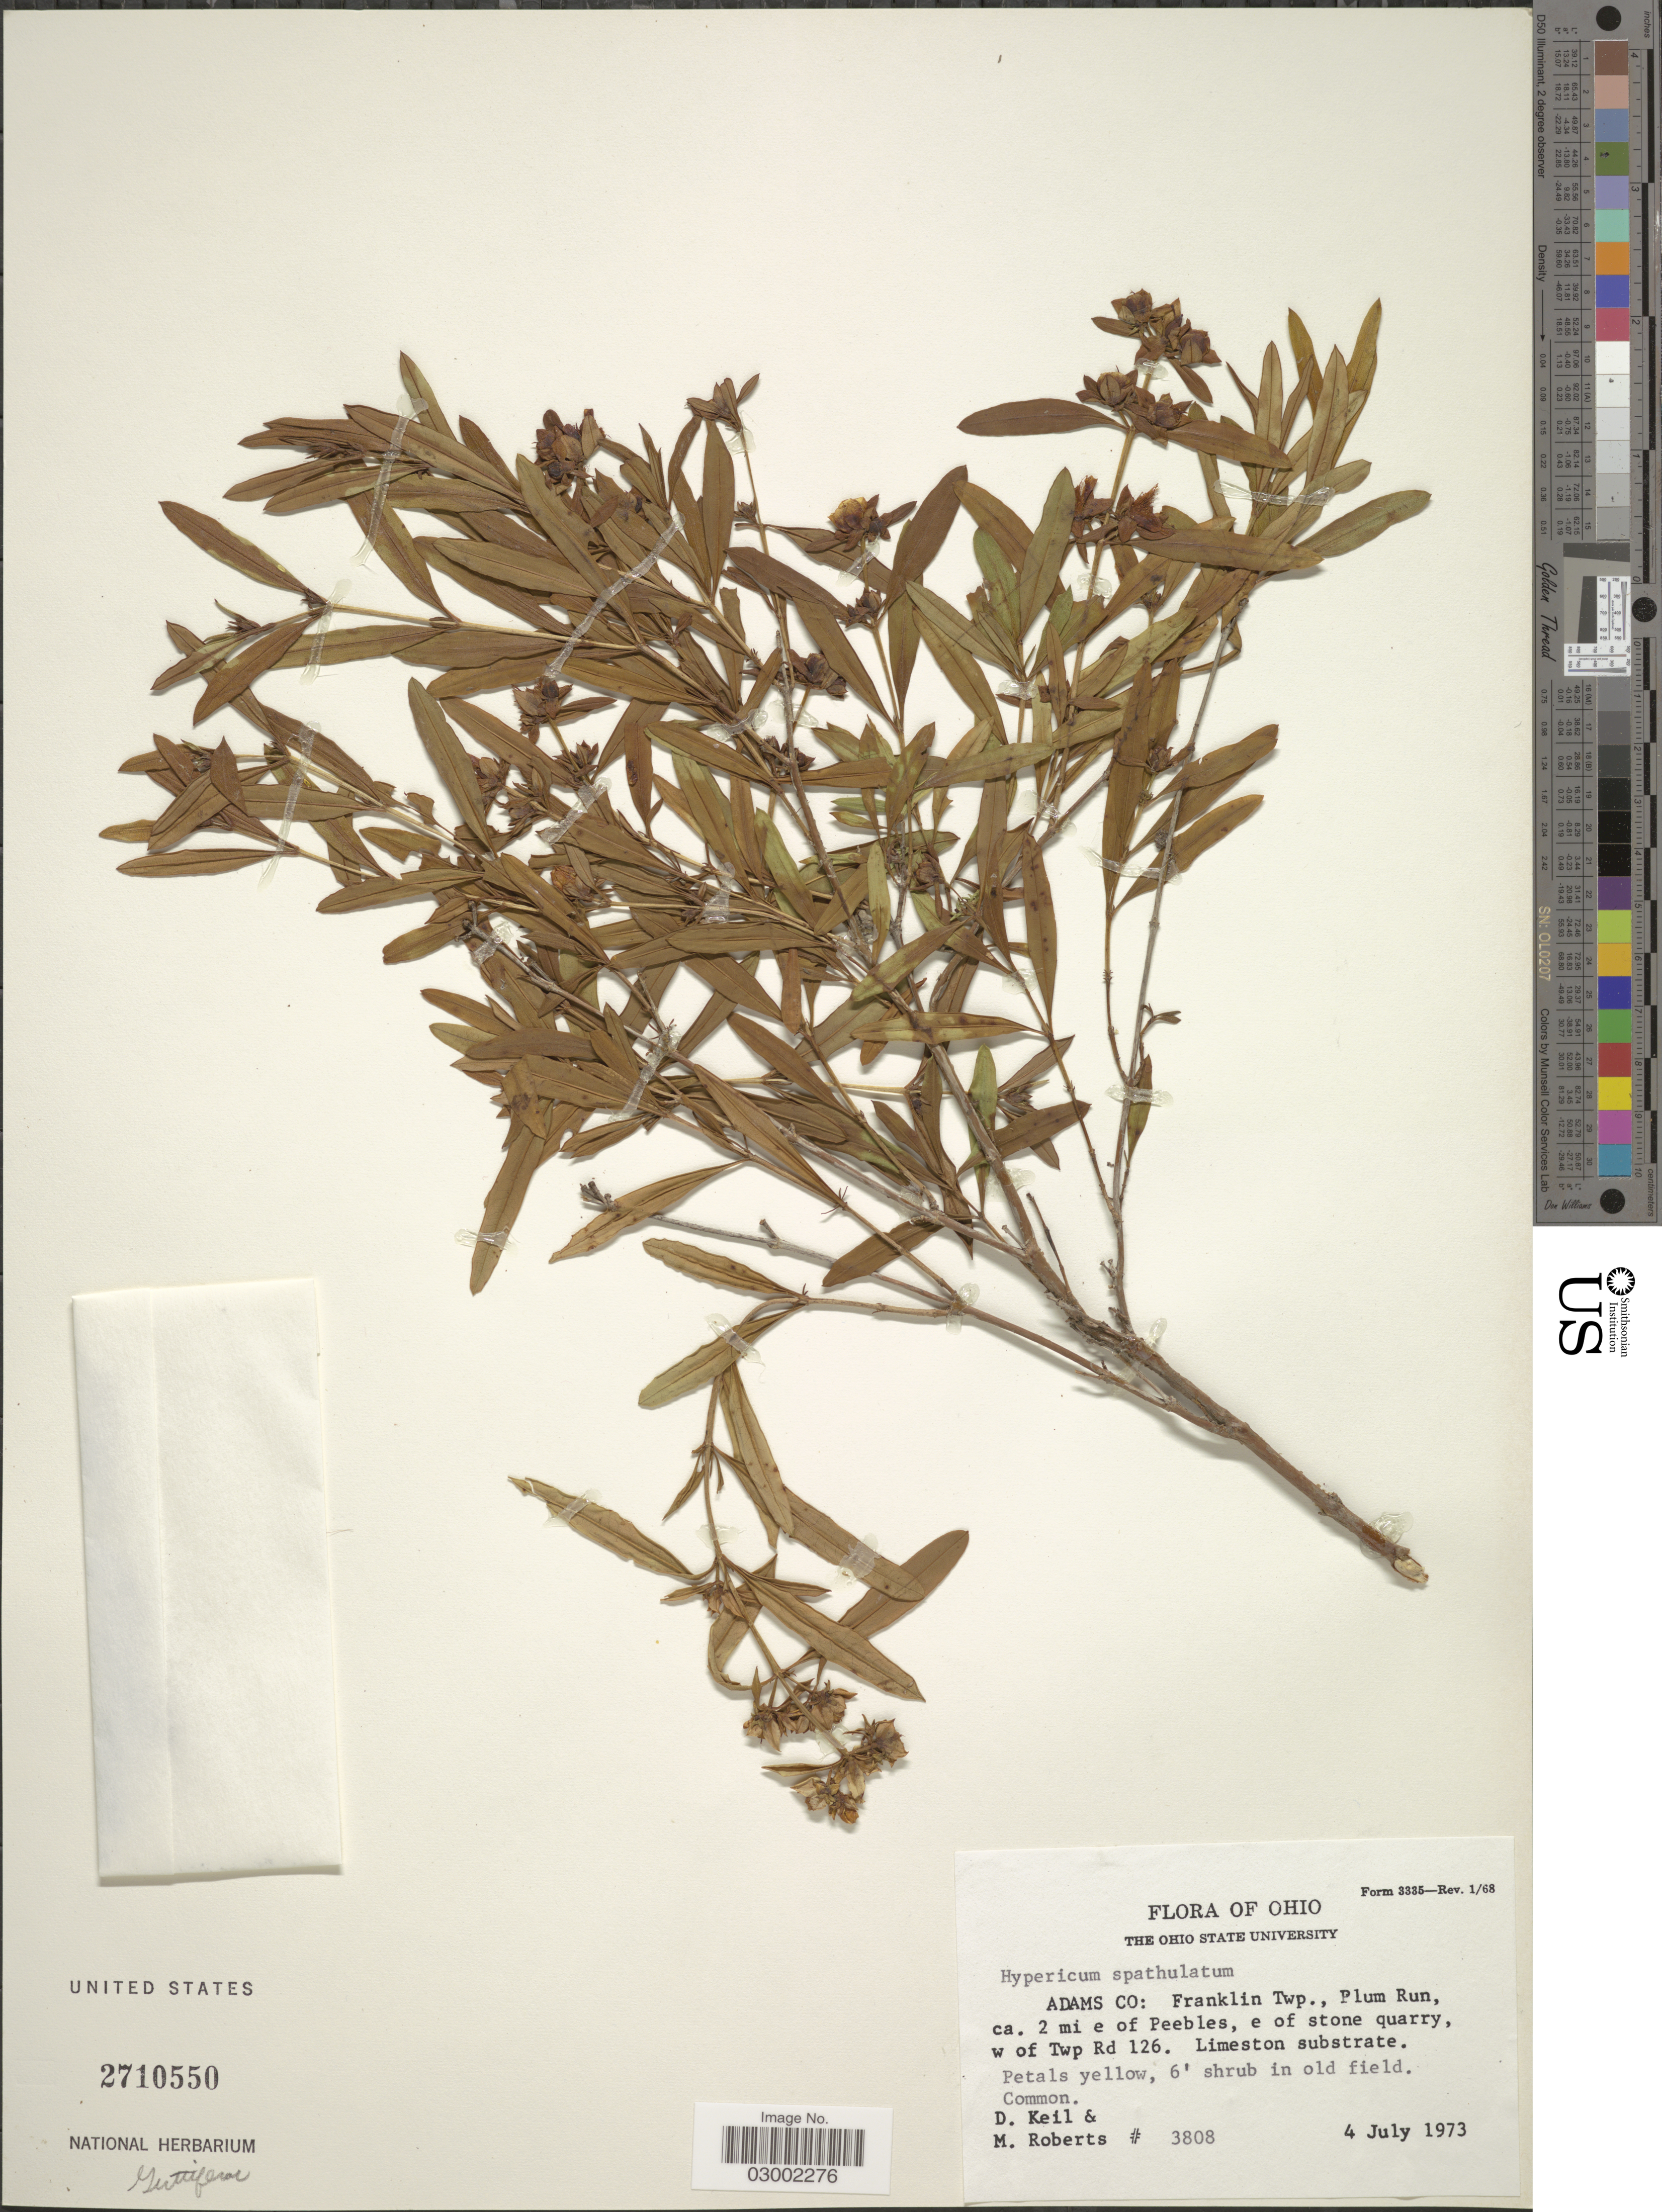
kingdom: Plantae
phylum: Tracheophyta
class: Magnoliopsida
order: Malpighiales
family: Hypericaceae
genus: Hypericum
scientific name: Hypericum prolificum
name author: L.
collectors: D. J. Keil & M. Roberts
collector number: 3808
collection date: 1973-07-04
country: United States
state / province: Ohio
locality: Adams Co: Franklin Twp., Plum Run, ca. 2 mi e of Peebles, e of stone quarry, w of Twp Rd 126.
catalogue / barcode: US 2710550